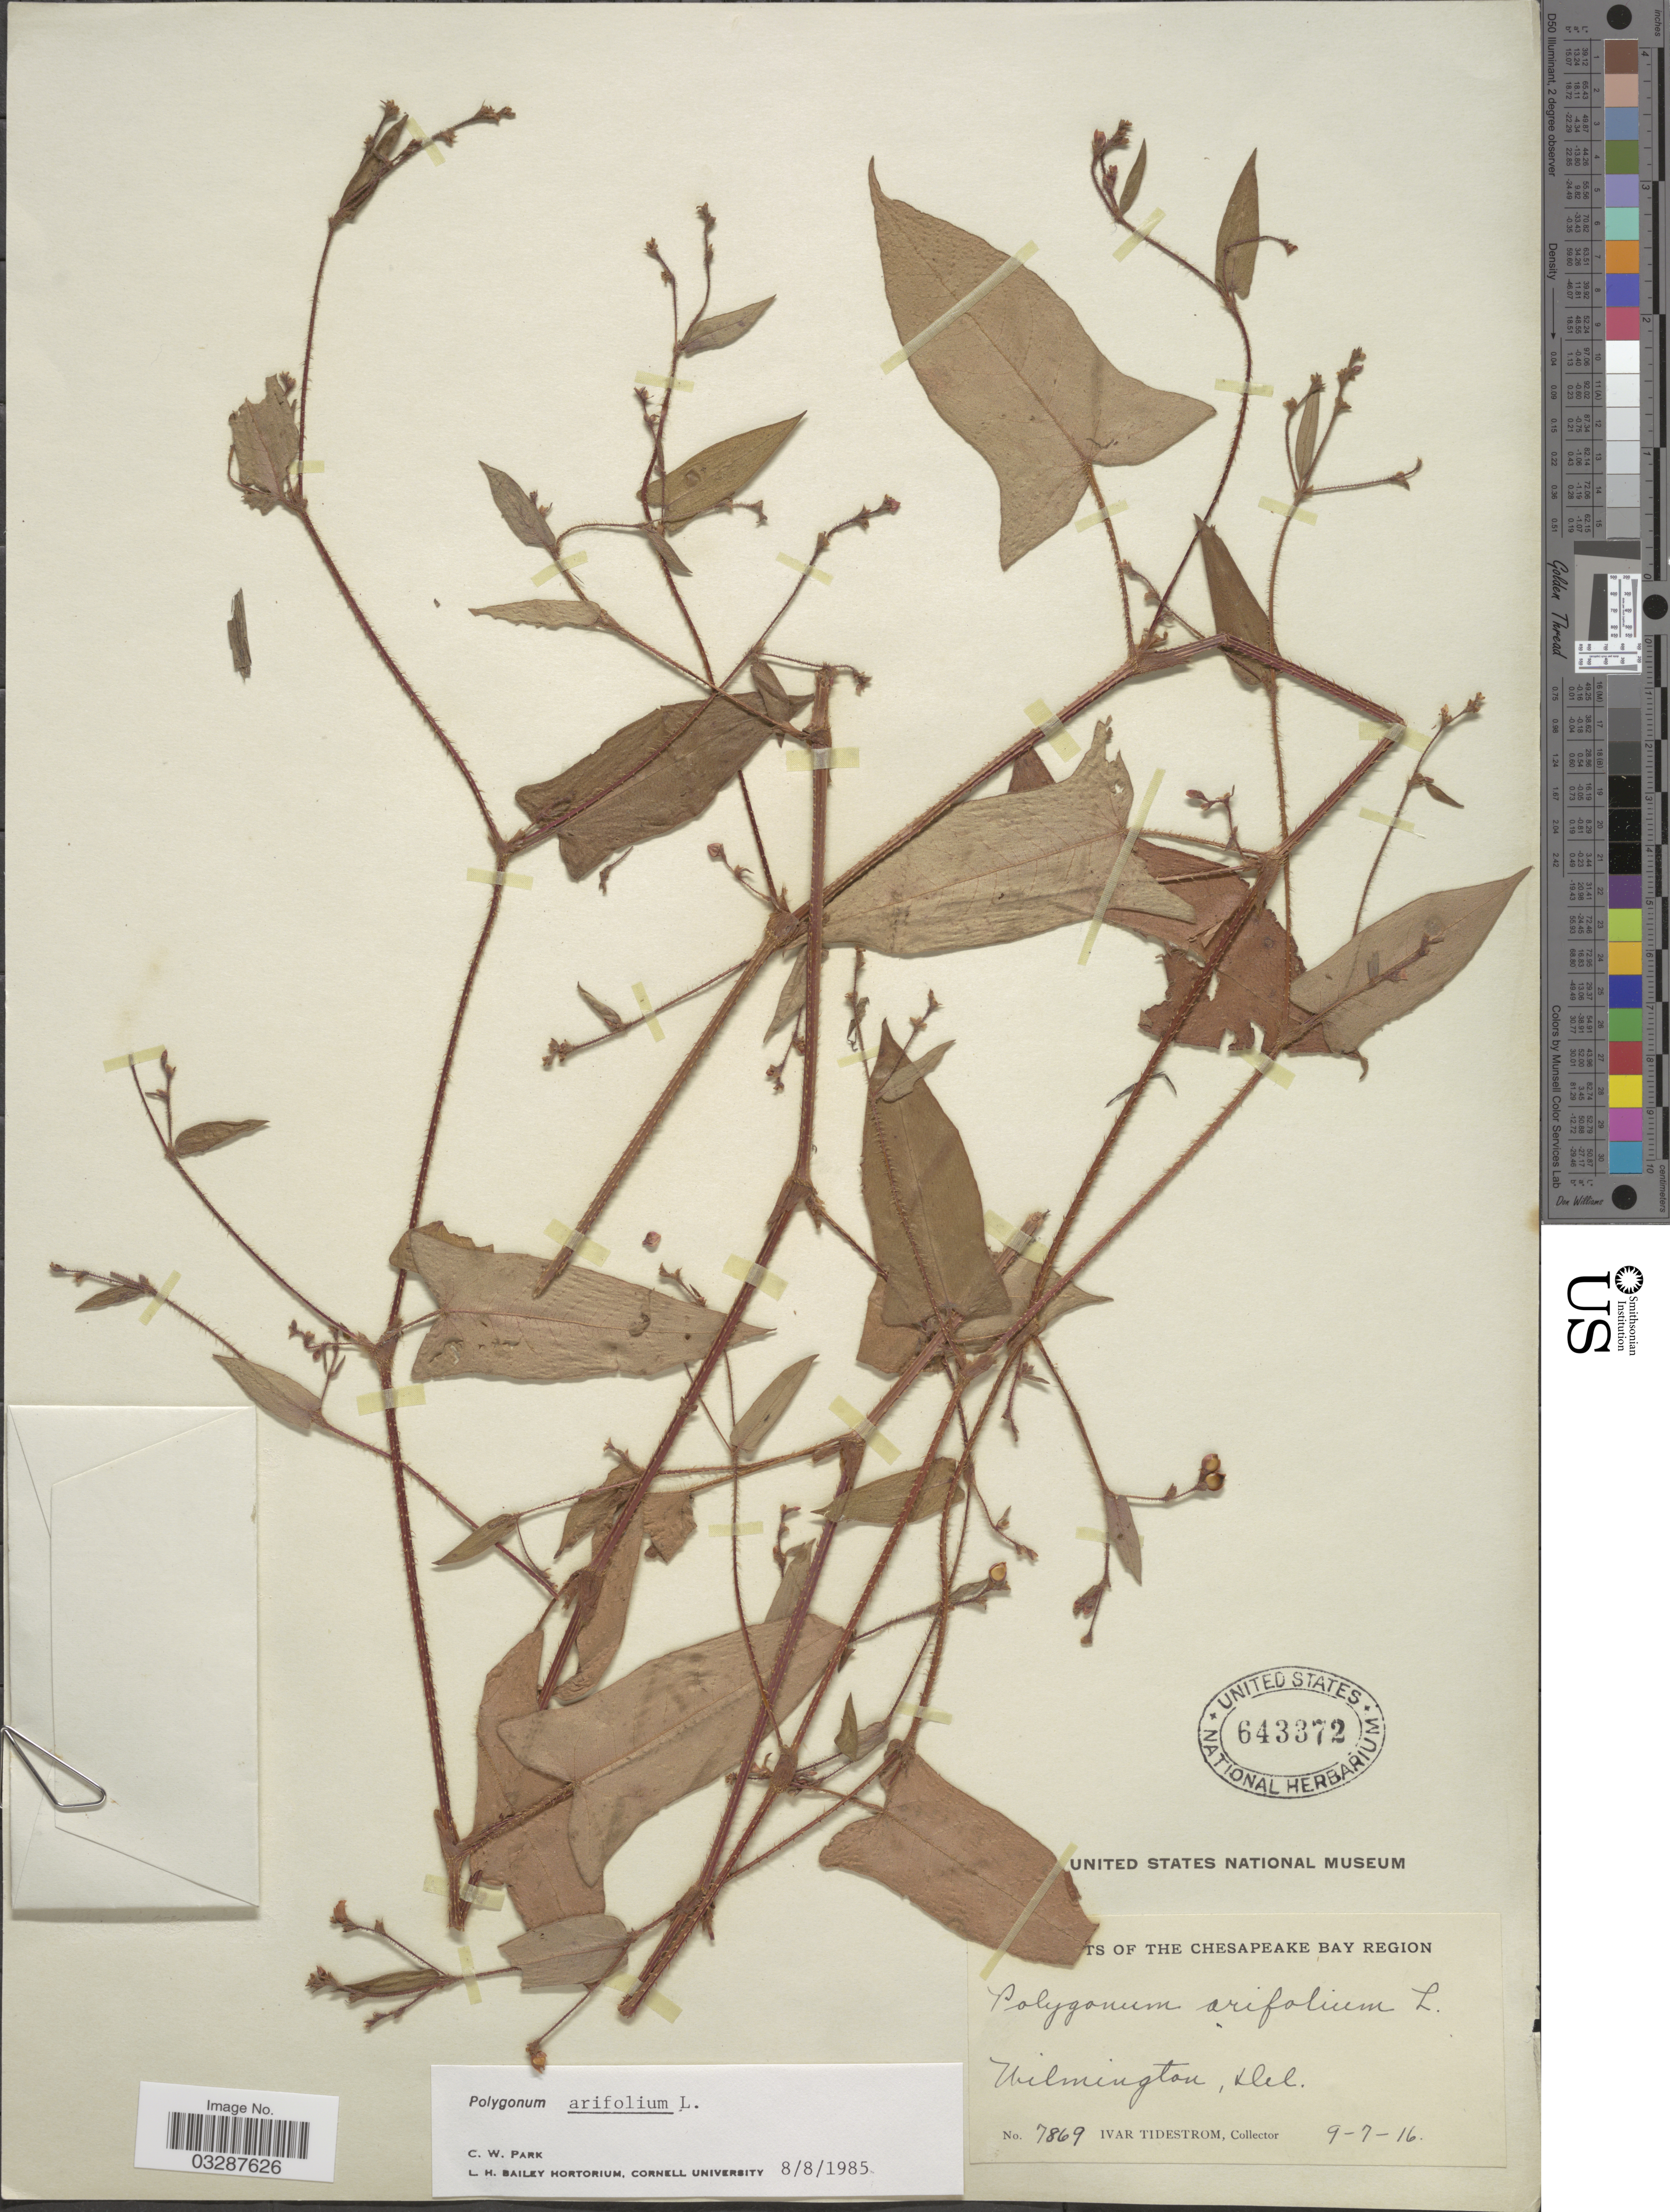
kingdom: Plantae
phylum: Tracheophyta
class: Magnoliopsida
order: Caryophyllales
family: Polygonaceae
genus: Persicaria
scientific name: Persicaria arifolia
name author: (L.) Haraldson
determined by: Atha, D. E.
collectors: I. F. Tidestrom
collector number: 7869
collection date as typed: Transcribed d/m/y: 7/9/16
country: United States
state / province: Delaware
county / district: New Castle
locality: Chesapeake Bay Region. Wilmington.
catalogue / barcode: US 643372